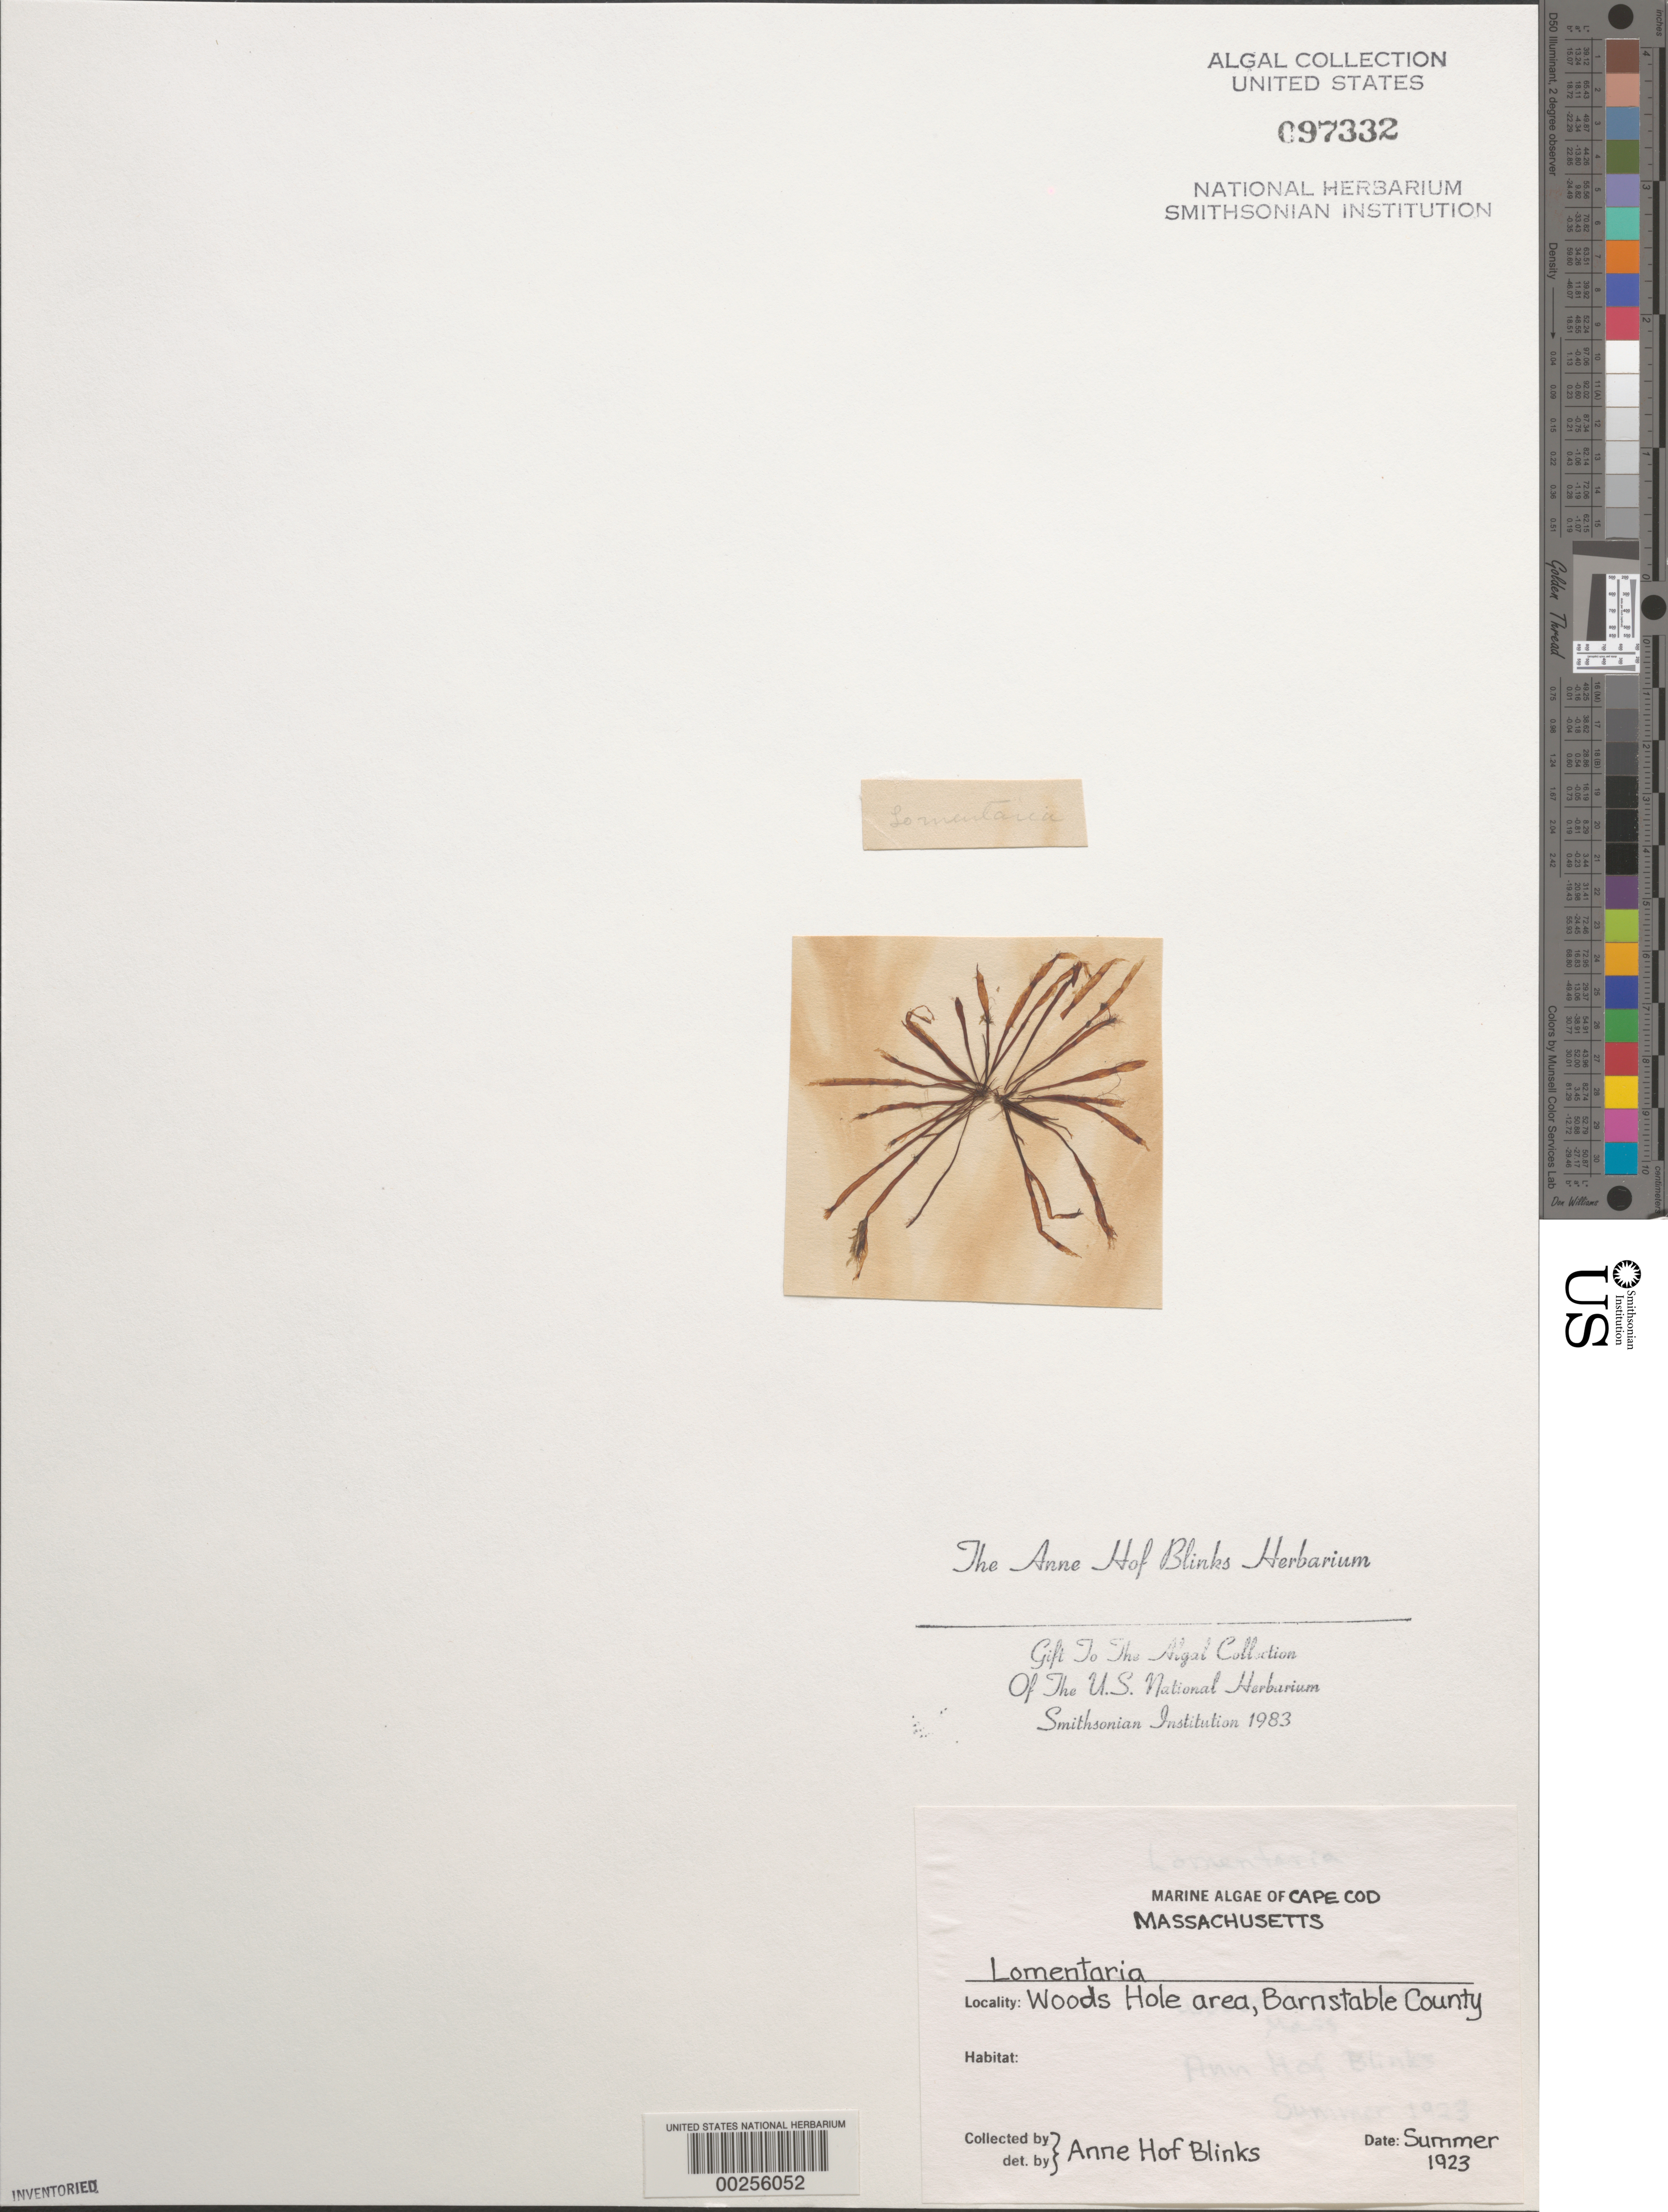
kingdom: Plantae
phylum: Rhodophyta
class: Florideophyceae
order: Rhodymeniales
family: Lomentariaceae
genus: Lomentaria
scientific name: Lomentaria sp.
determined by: Blinks, Anne Hof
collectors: A. Blinks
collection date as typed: Sum 1923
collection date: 1923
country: United States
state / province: Massachusetts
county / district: Barnstable County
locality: Woods Hole area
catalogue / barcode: US 97332